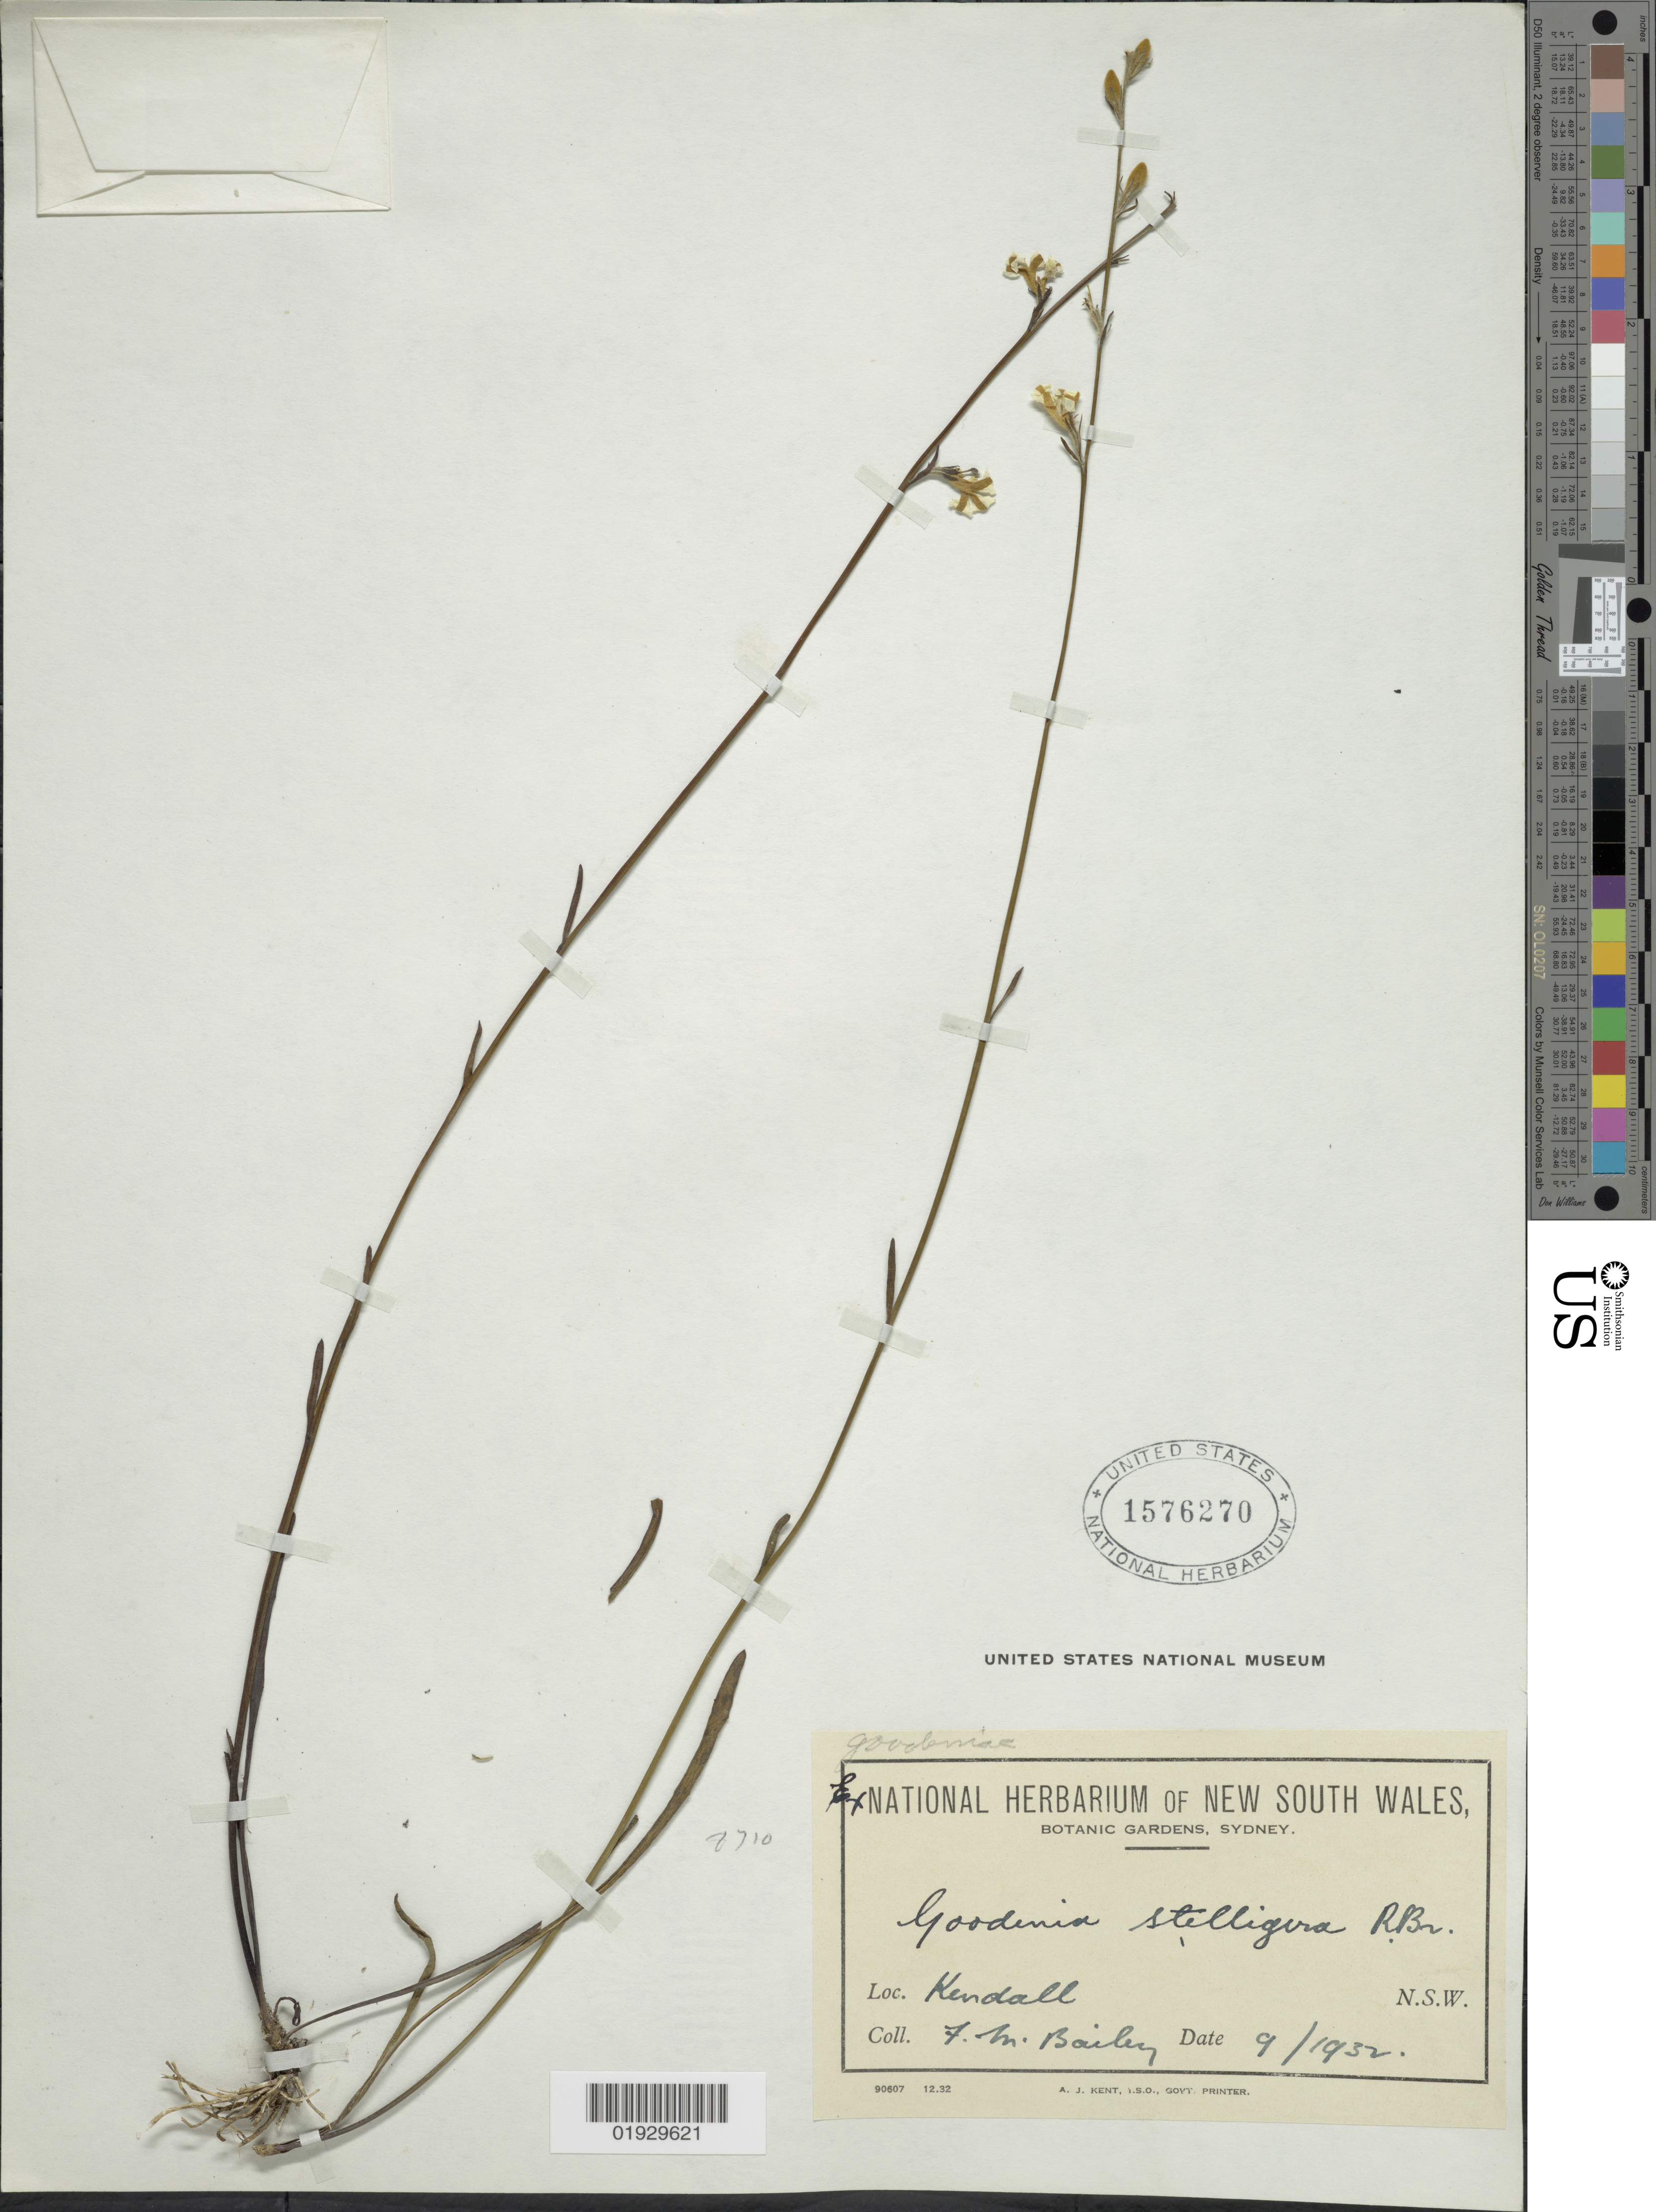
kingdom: Plantae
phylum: Tracheophyta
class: Magnoliopsida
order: Asterales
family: Goodeniaceae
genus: Goodenia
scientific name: Goodenia stelligera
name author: R. Br.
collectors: F. M. Bailey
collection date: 1932-09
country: Australia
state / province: New South Wales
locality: Kendall, N.S.W.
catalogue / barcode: US 1576270